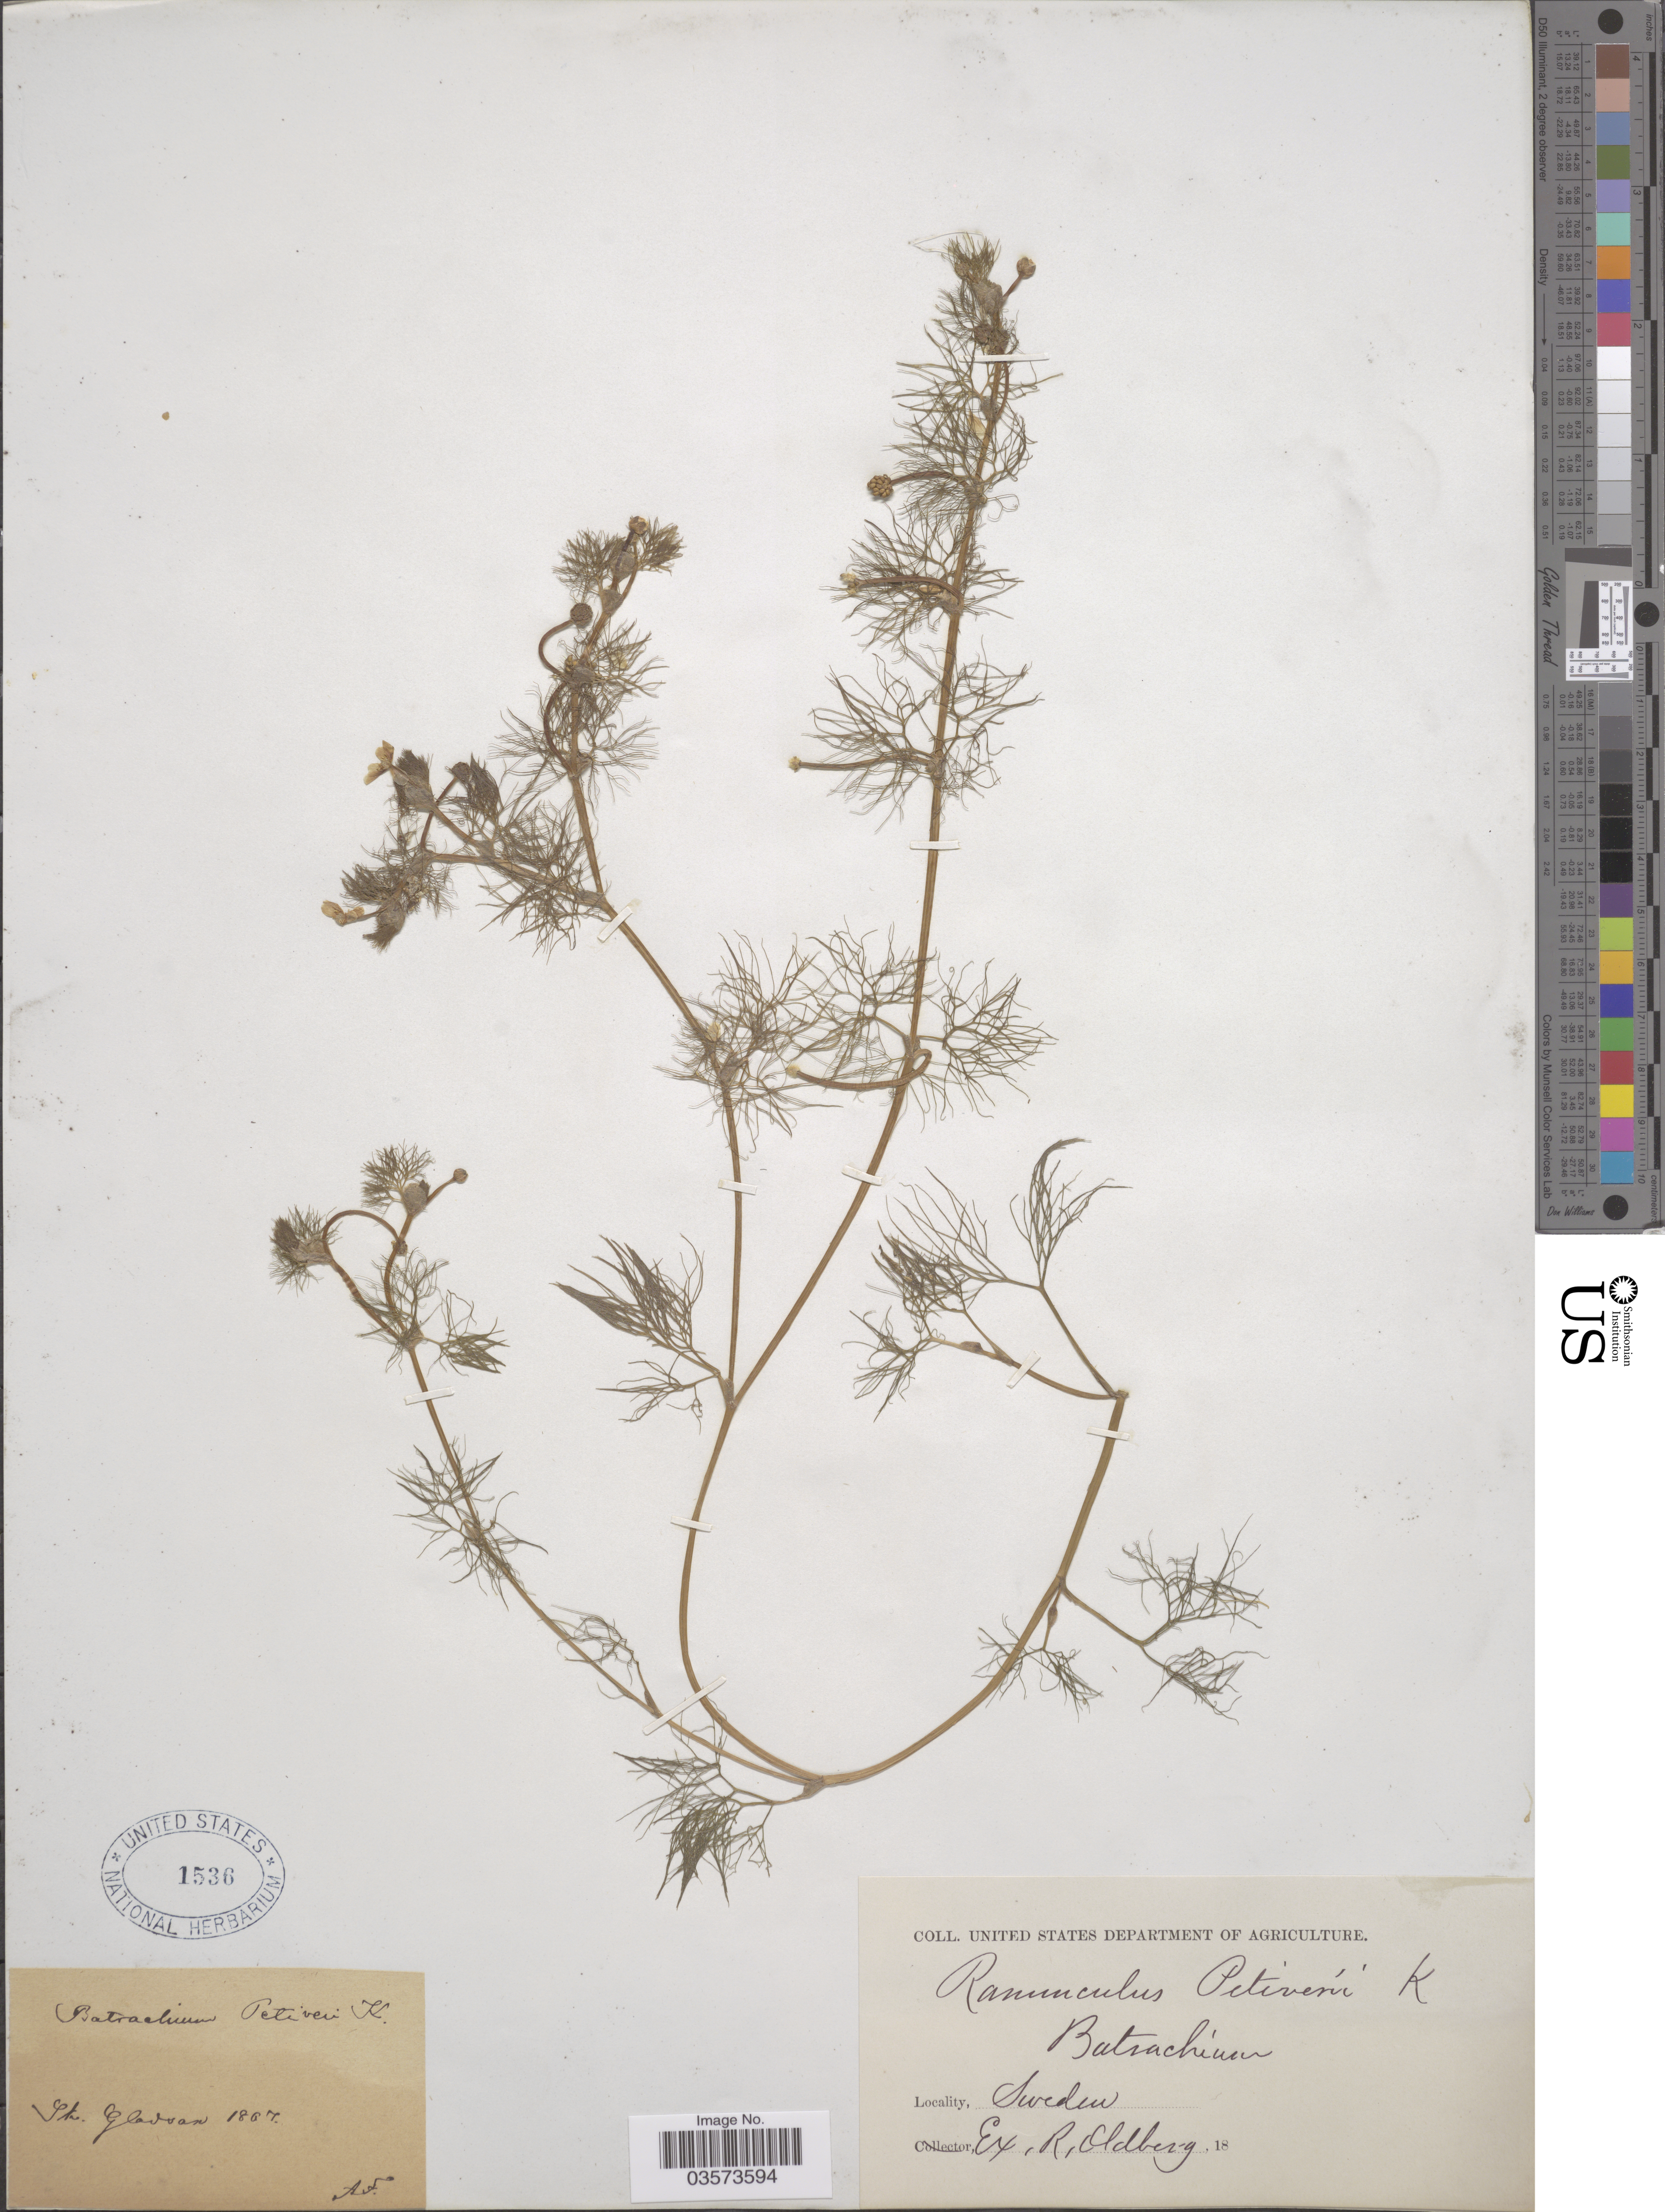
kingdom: Plantae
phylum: Tracheophyta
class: Magnoliopsida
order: Ranunculales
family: Ranunculaceae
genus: Ranunculus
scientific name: Ranunculus tripartitus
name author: DC.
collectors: ex herb. R. Oldberg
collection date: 1867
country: Sweden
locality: St. Gladvan.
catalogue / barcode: US 1536